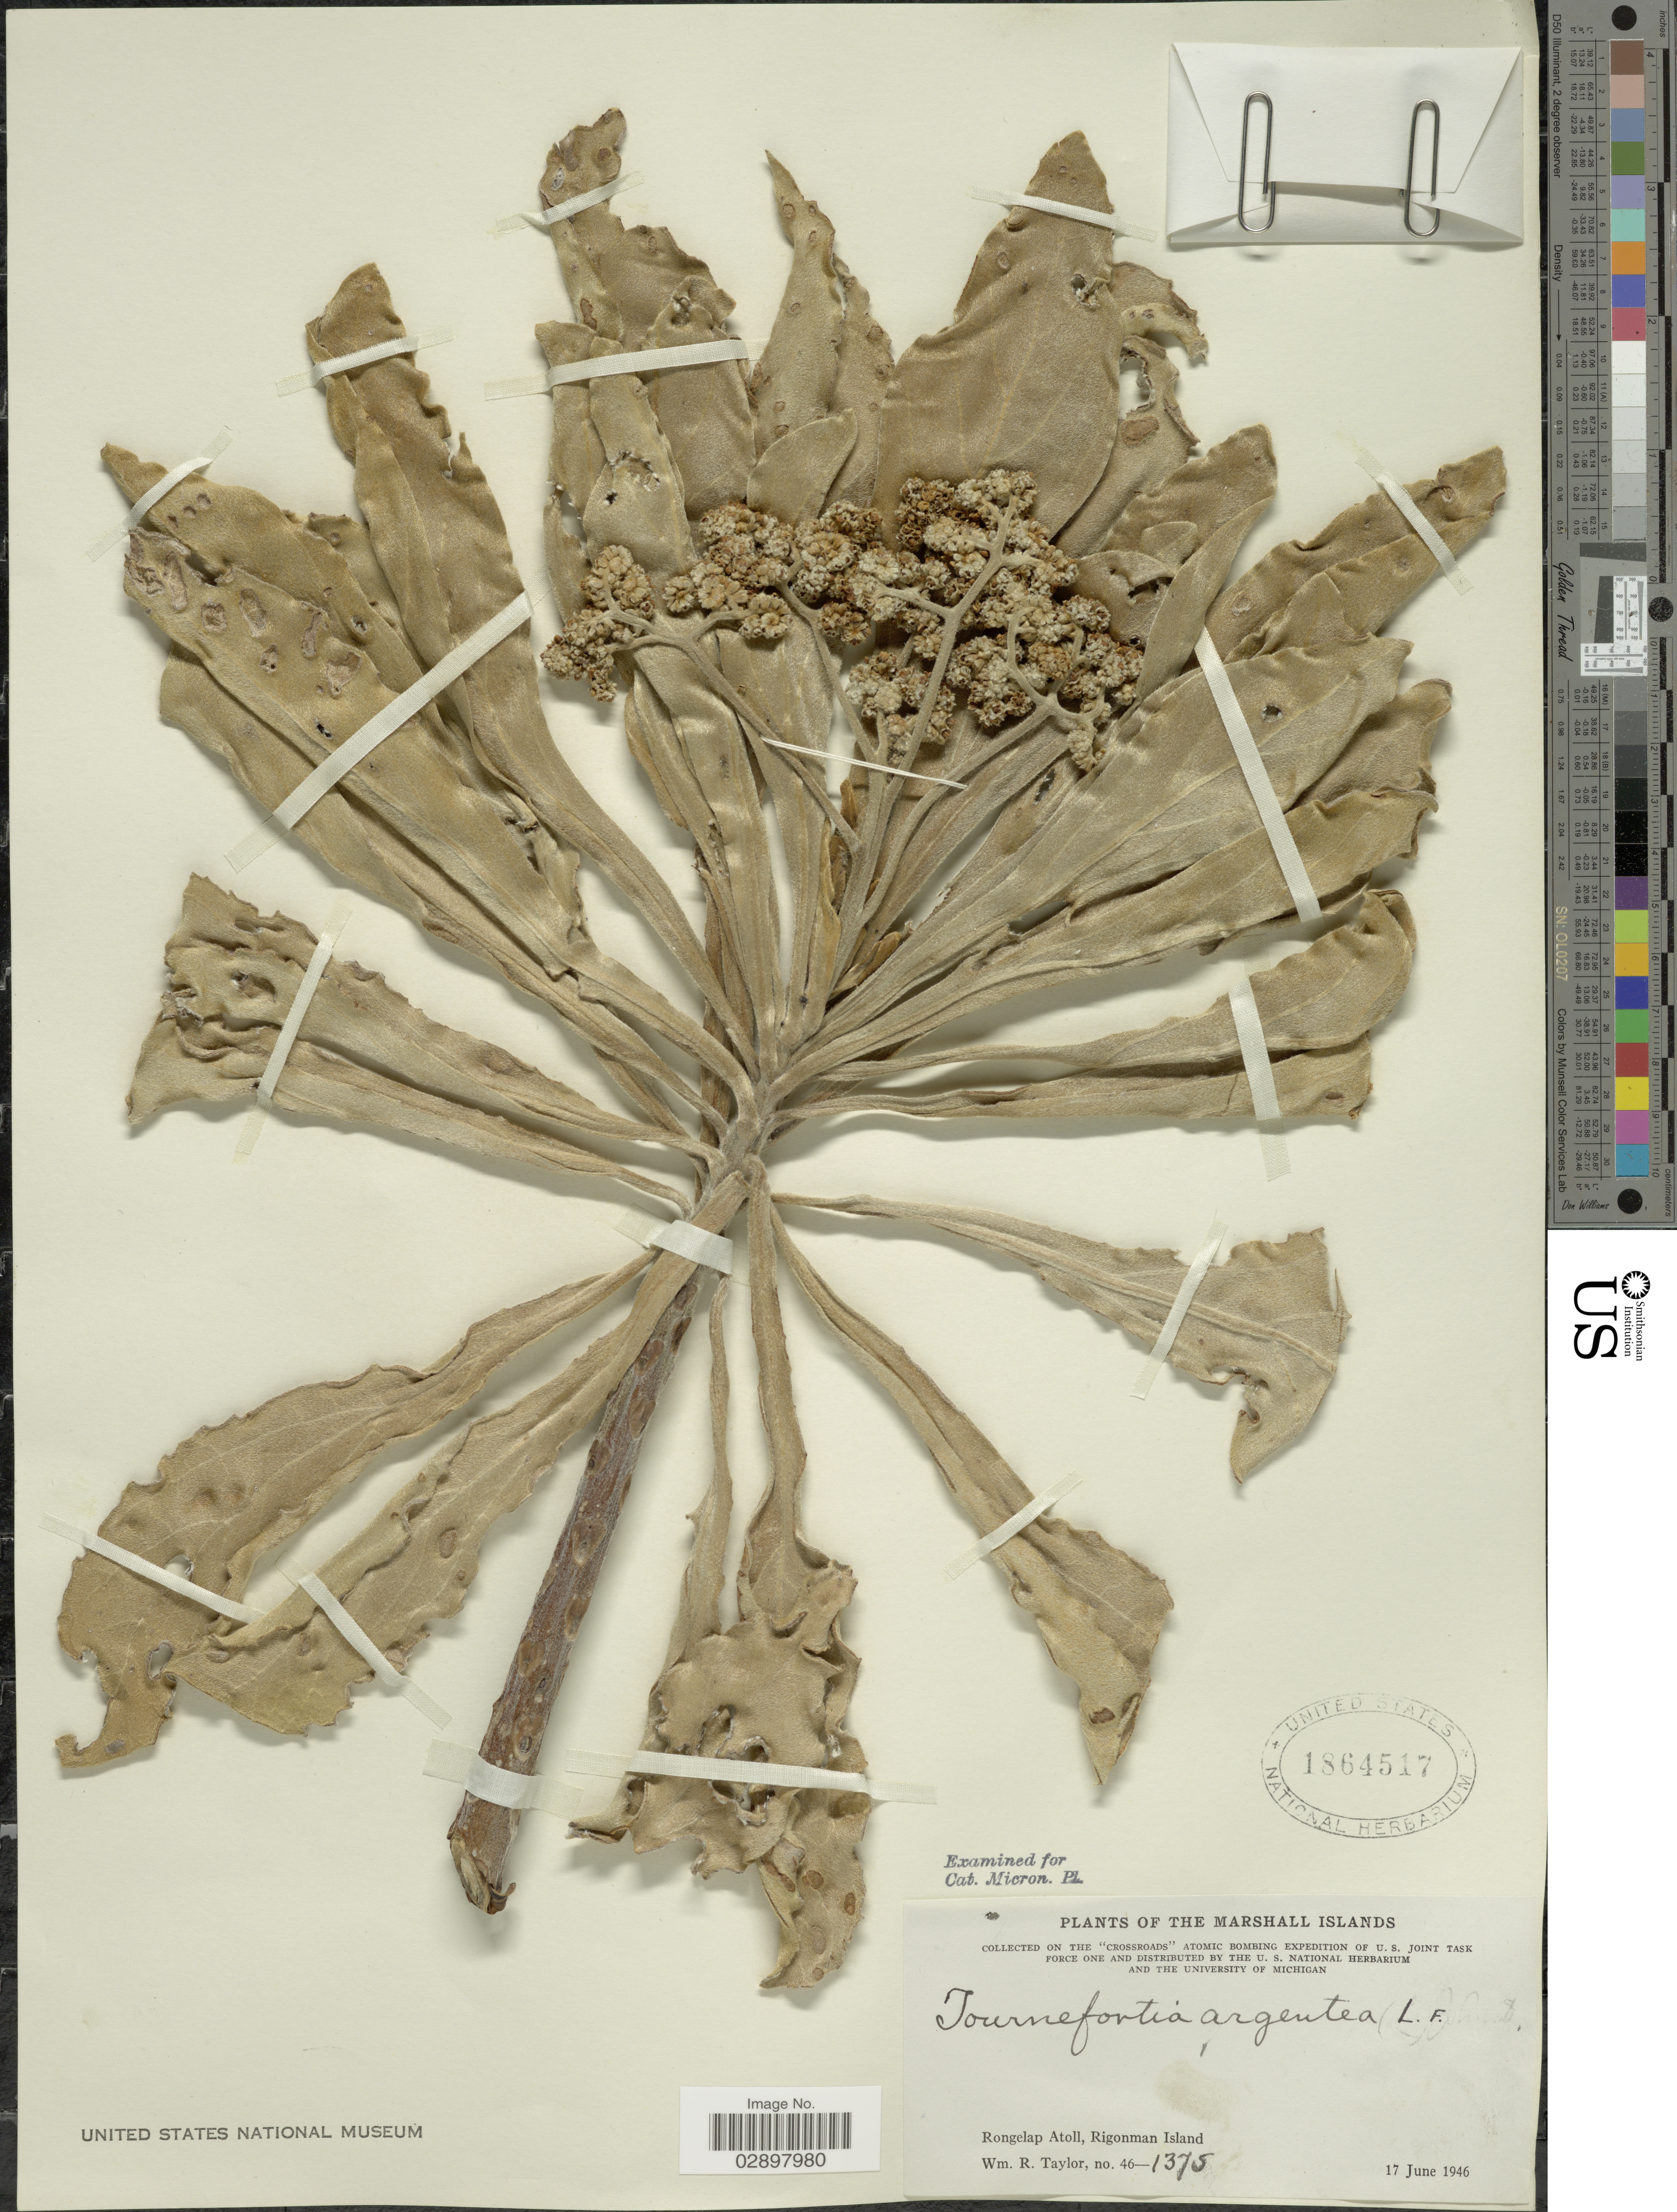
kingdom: Plantae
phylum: Tracheophyta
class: Magnoliopsida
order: Boraginales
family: Heliotropiaceae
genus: Heliotropium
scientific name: Heliotropium arboreum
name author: (Blanco) Mabberley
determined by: Wagner, W. L., (BOT), Smithsonian Institution - National Museum of Natural History (UNITED STATES)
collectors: W. R. Taylor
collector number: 46-1375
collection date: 1946-06-17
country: Marshall Islands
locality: Rongelap Atoll, Rigonman Island.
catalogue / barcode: US 1864517